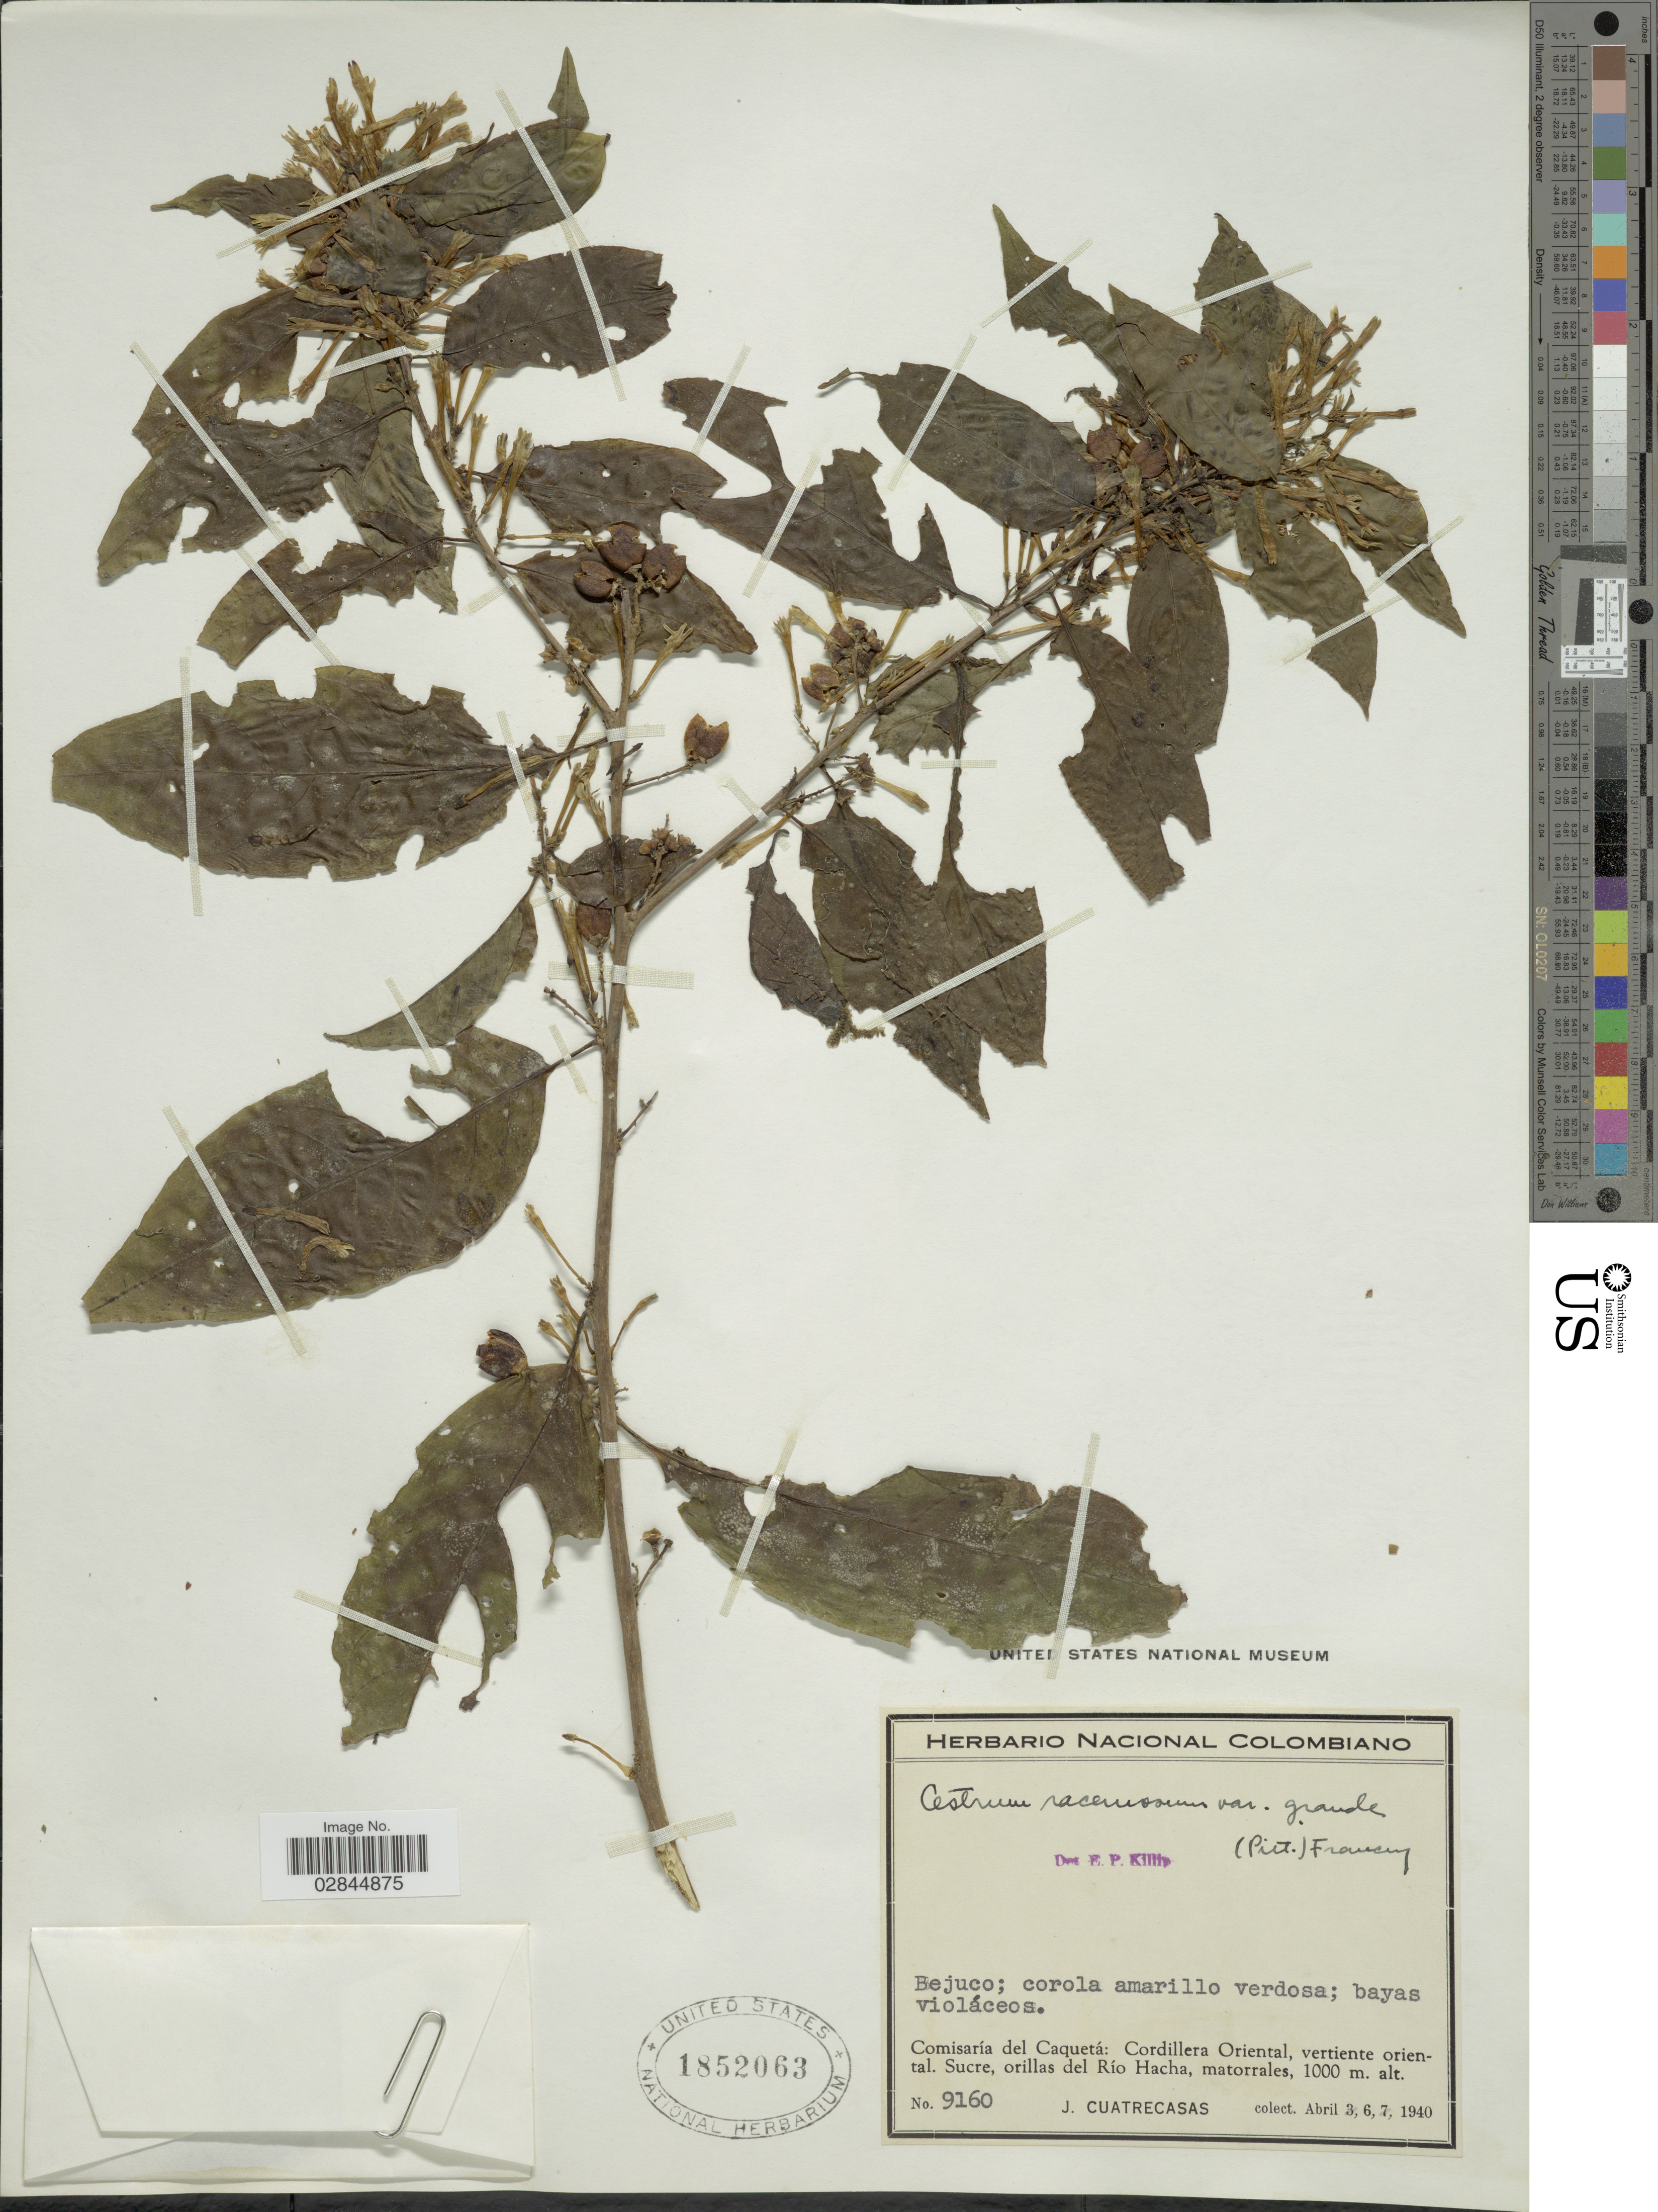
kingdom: Plantae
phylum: Tracheophyta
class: Magnoliopsida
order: Solanales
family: Solanaceae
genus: Cestrum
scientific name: Cestrum racemosum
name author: Ruiz & Pav.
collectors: J. Cuatrecasas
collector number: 9160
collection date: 1940-04-03/1940-04-07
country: Colombia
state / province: Caquetá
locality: Bejuco. Comisaría del Caquetá: Cordillera Oriental, vertiente oriental. Sucre, orillas del Río Hacha.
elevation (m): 1000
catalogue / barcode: US 1852063